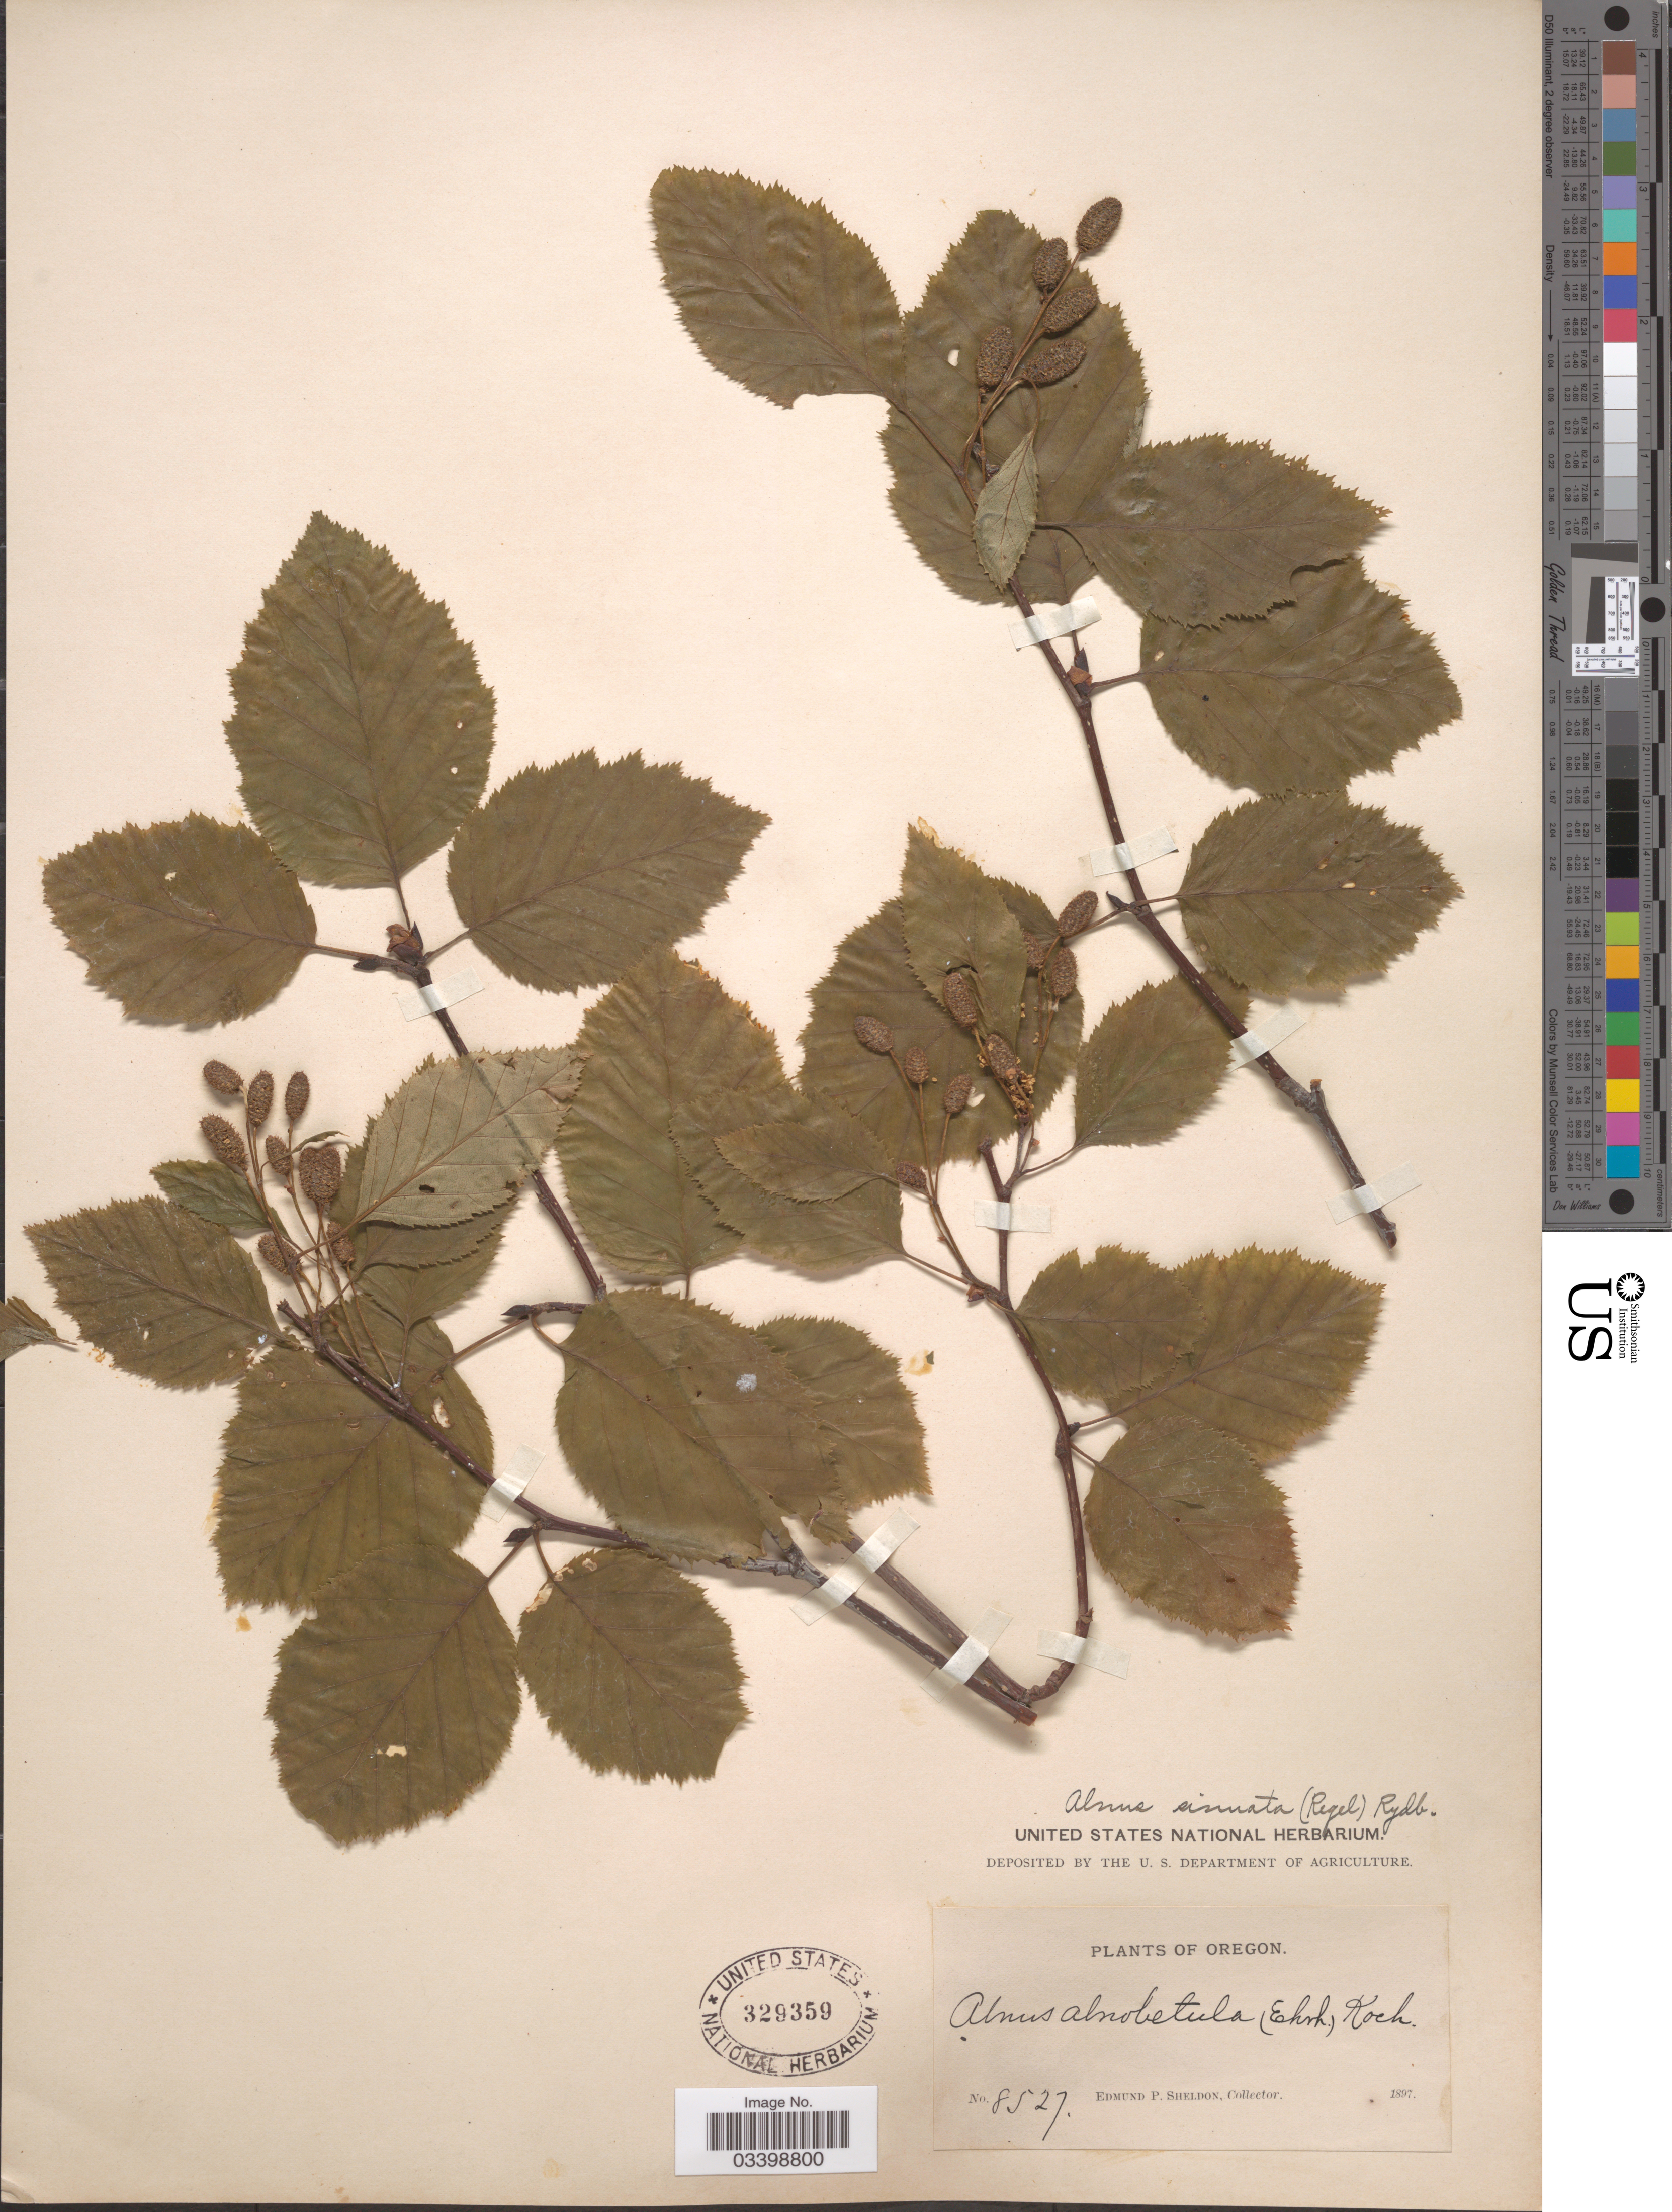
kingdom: Plantae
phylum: Tracheophyta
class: Magnoliopsida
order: Fagales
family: Betulaceae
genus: Alnus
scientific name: Alnus viridis subsp. sinuata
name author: Regel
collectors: E. P. Sheldon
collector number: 8527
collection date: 1897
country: United States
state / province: Oregon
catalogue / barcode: US 329359